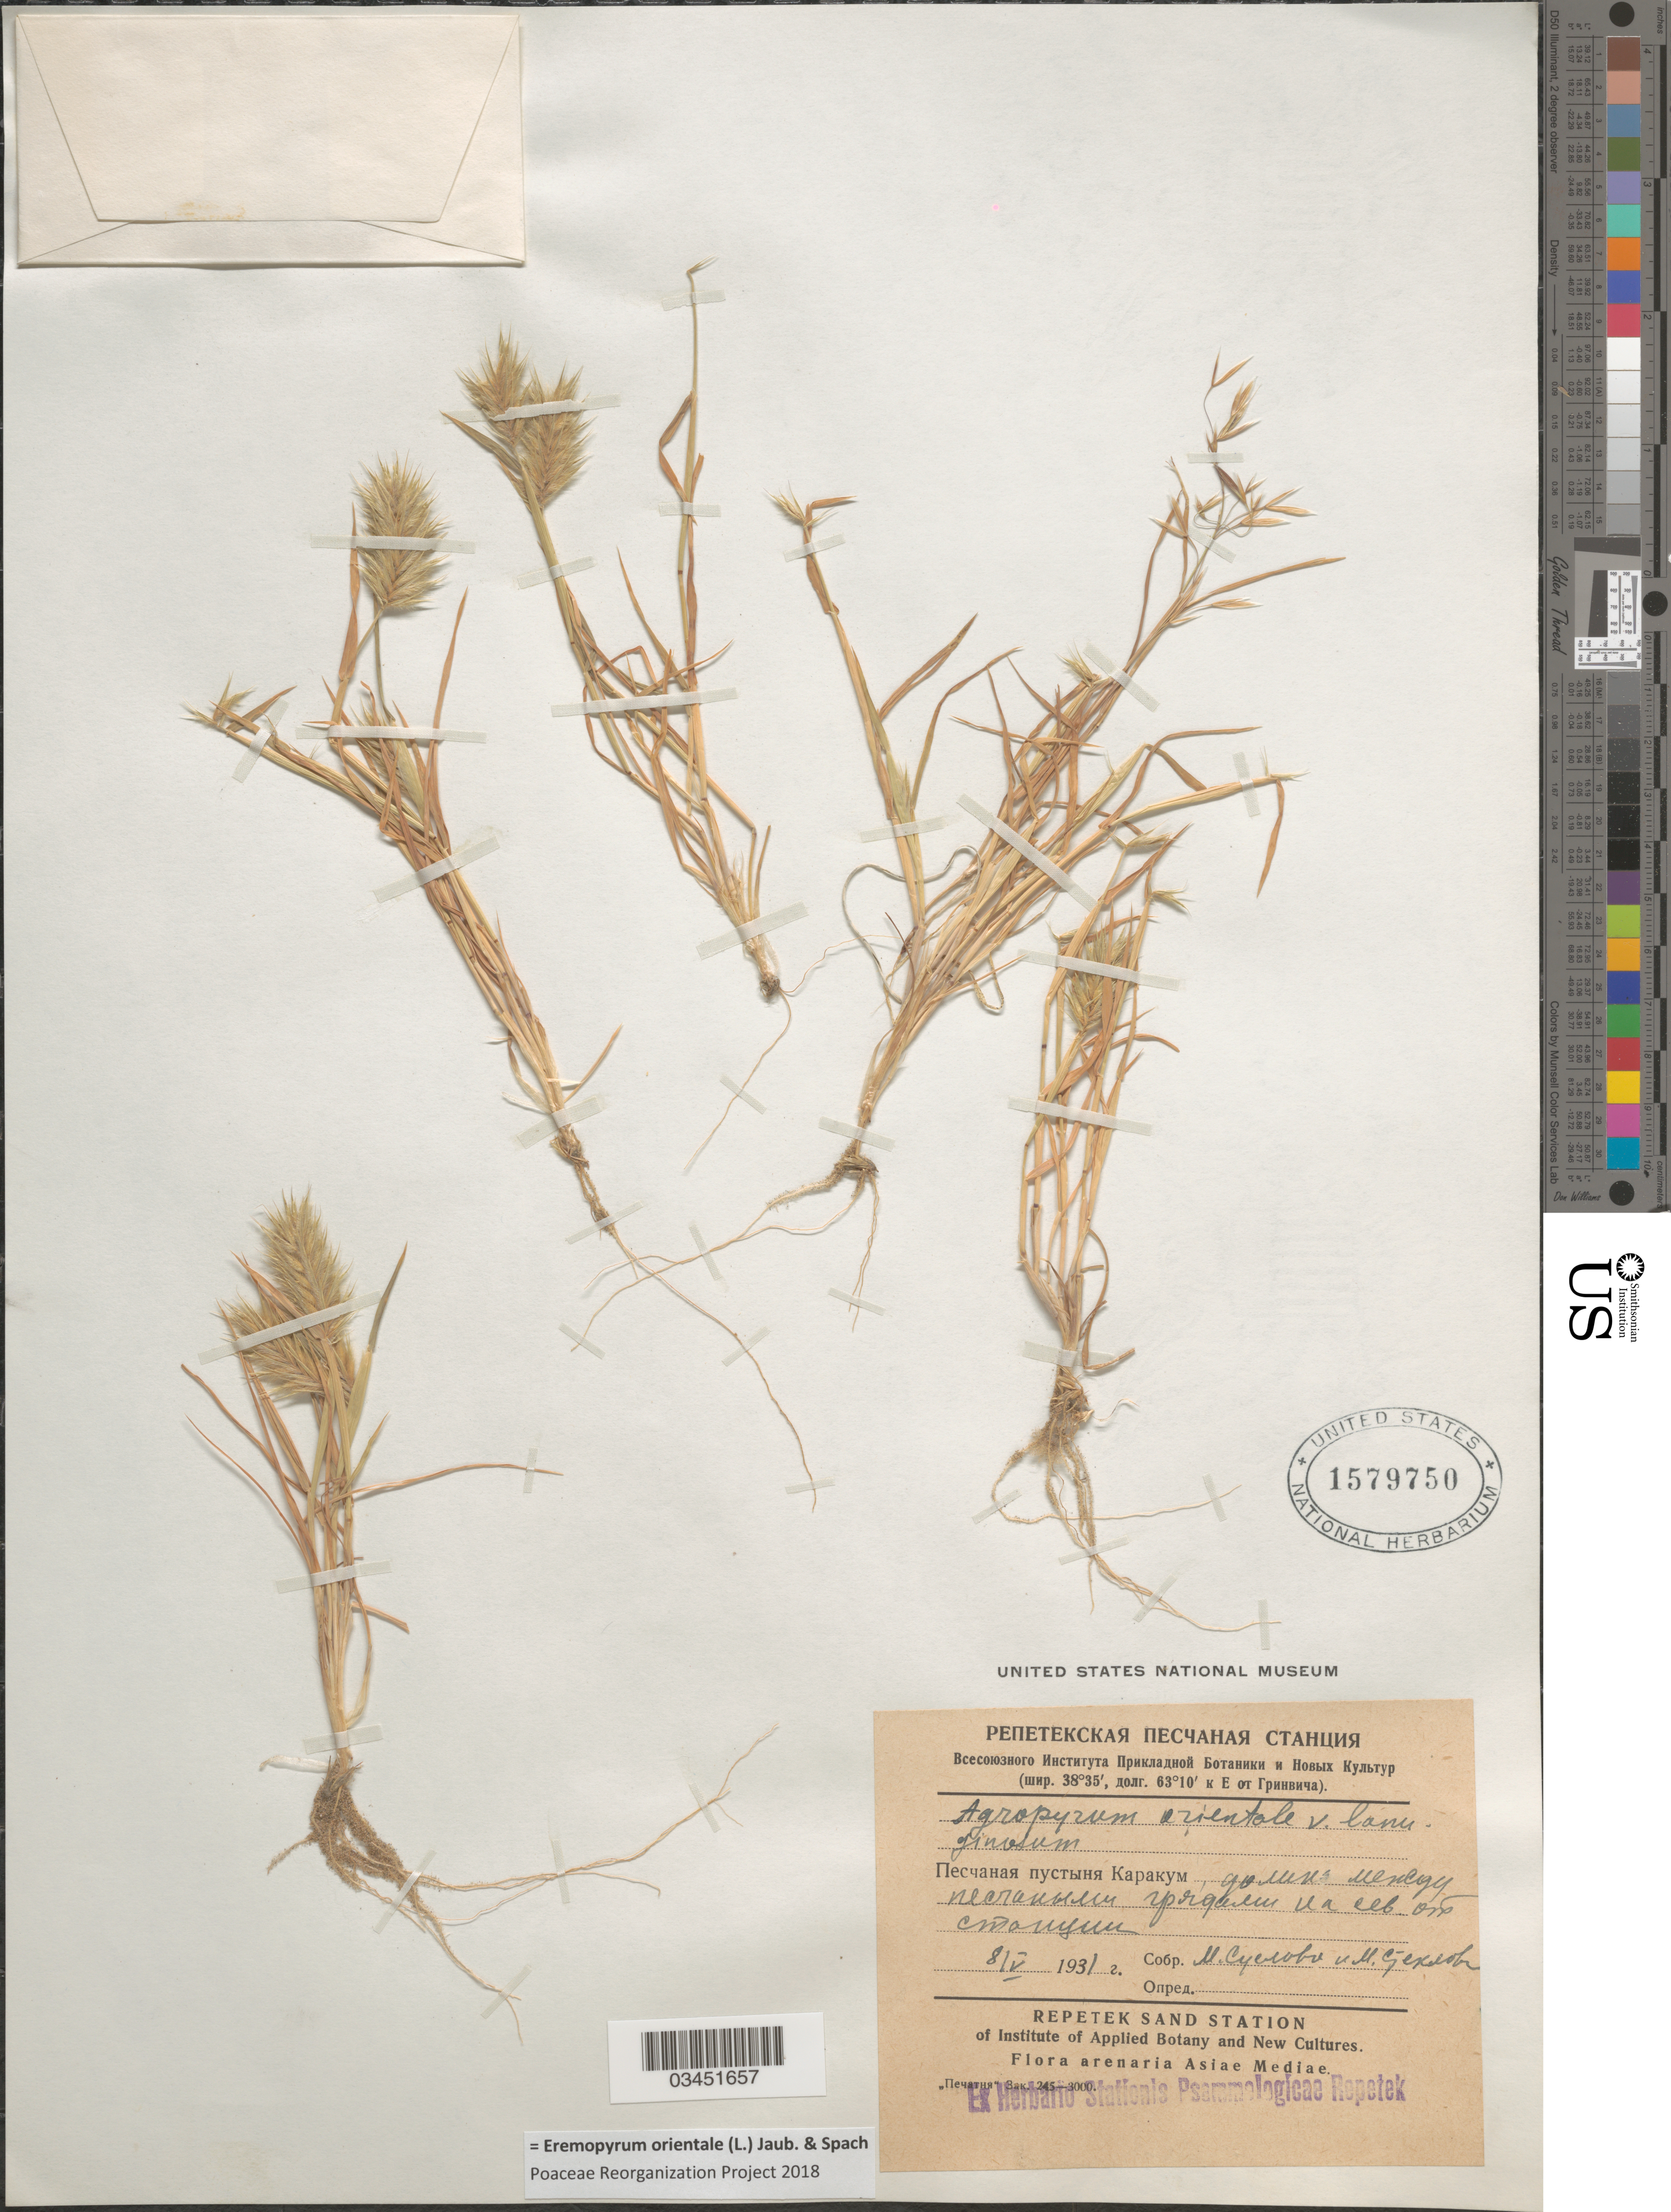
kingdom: Plantae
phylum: Tracheophyta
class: Liliopsida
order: Poales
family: Poaceae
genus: Eremopyrum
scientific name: Eremopyrum orientale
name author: (L.) Jaub. & Spach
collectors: M. Suslova & M. Steklova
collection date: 1931-04-08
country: Turkmenistan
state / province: Lebap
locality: Arenaria Asiae Mediae. Karakum Desert, N of Repetek Station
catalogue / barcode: US 1579750